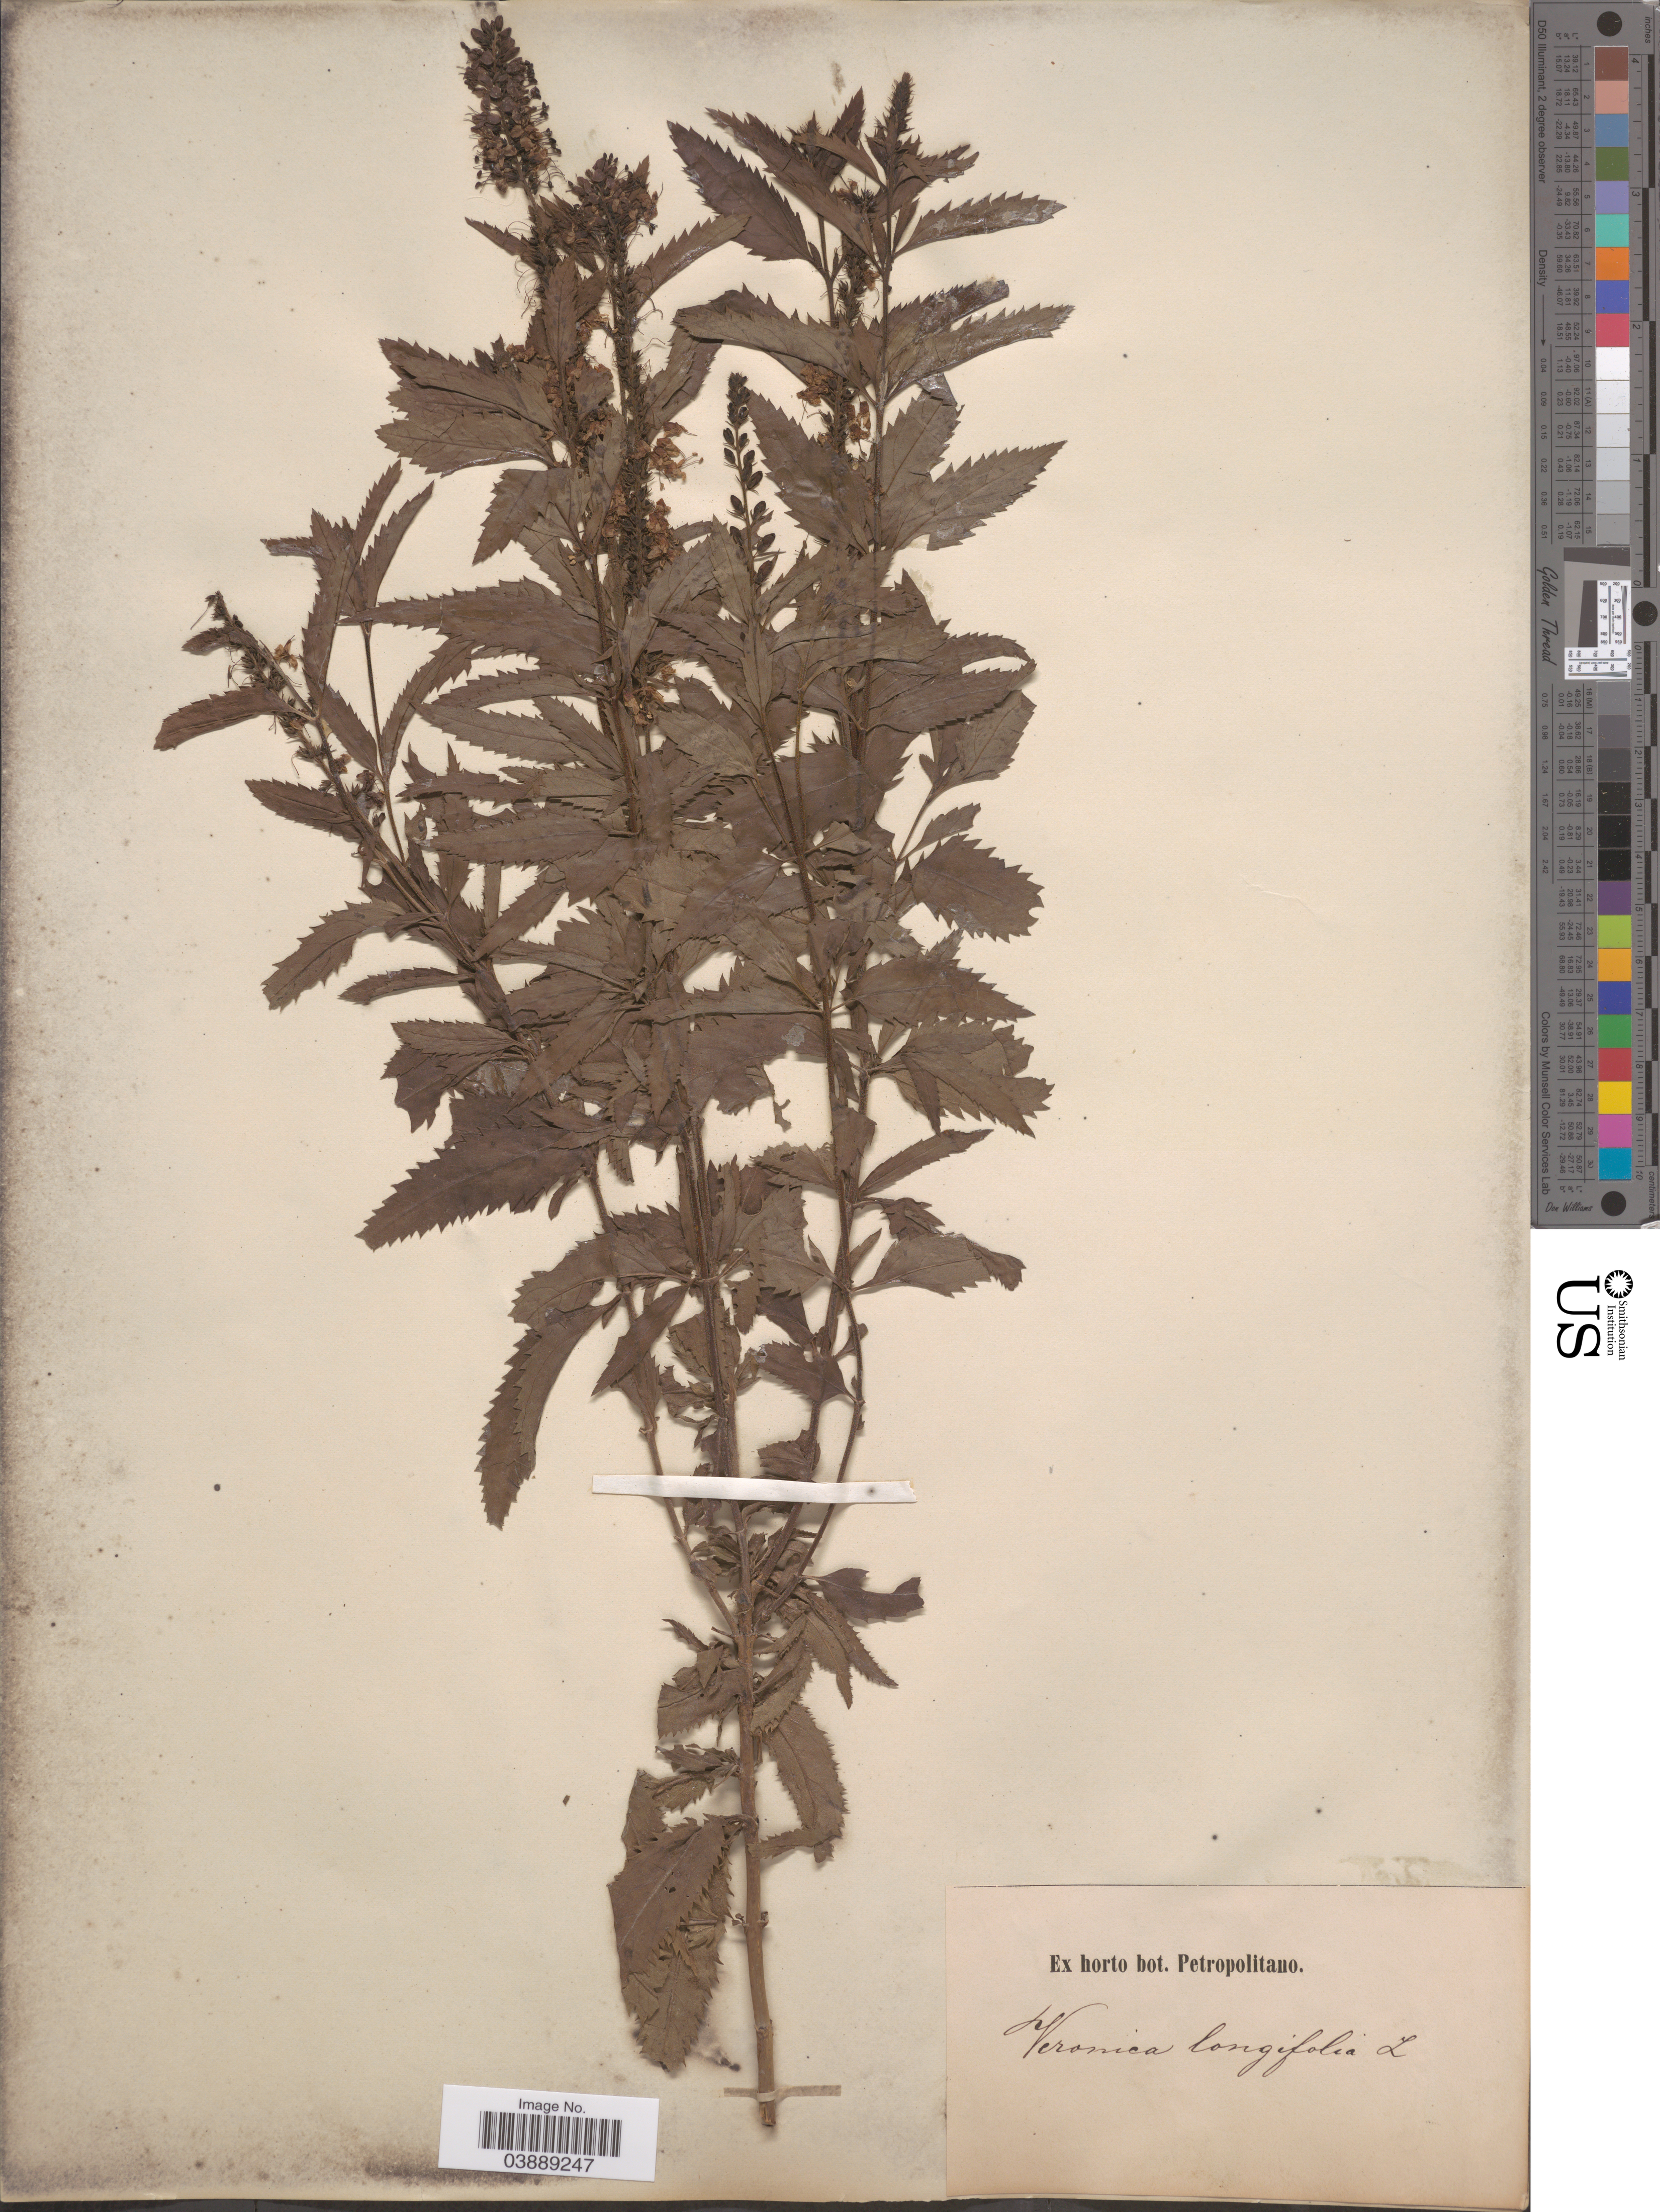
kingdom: Plantae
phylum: Tracheophyta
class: Magnoliopsida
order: Lamiales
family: Plantaginaceae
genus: Veronica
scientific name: Veronica longifolia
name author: L.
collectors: ex Horto Bot. Petropolitano